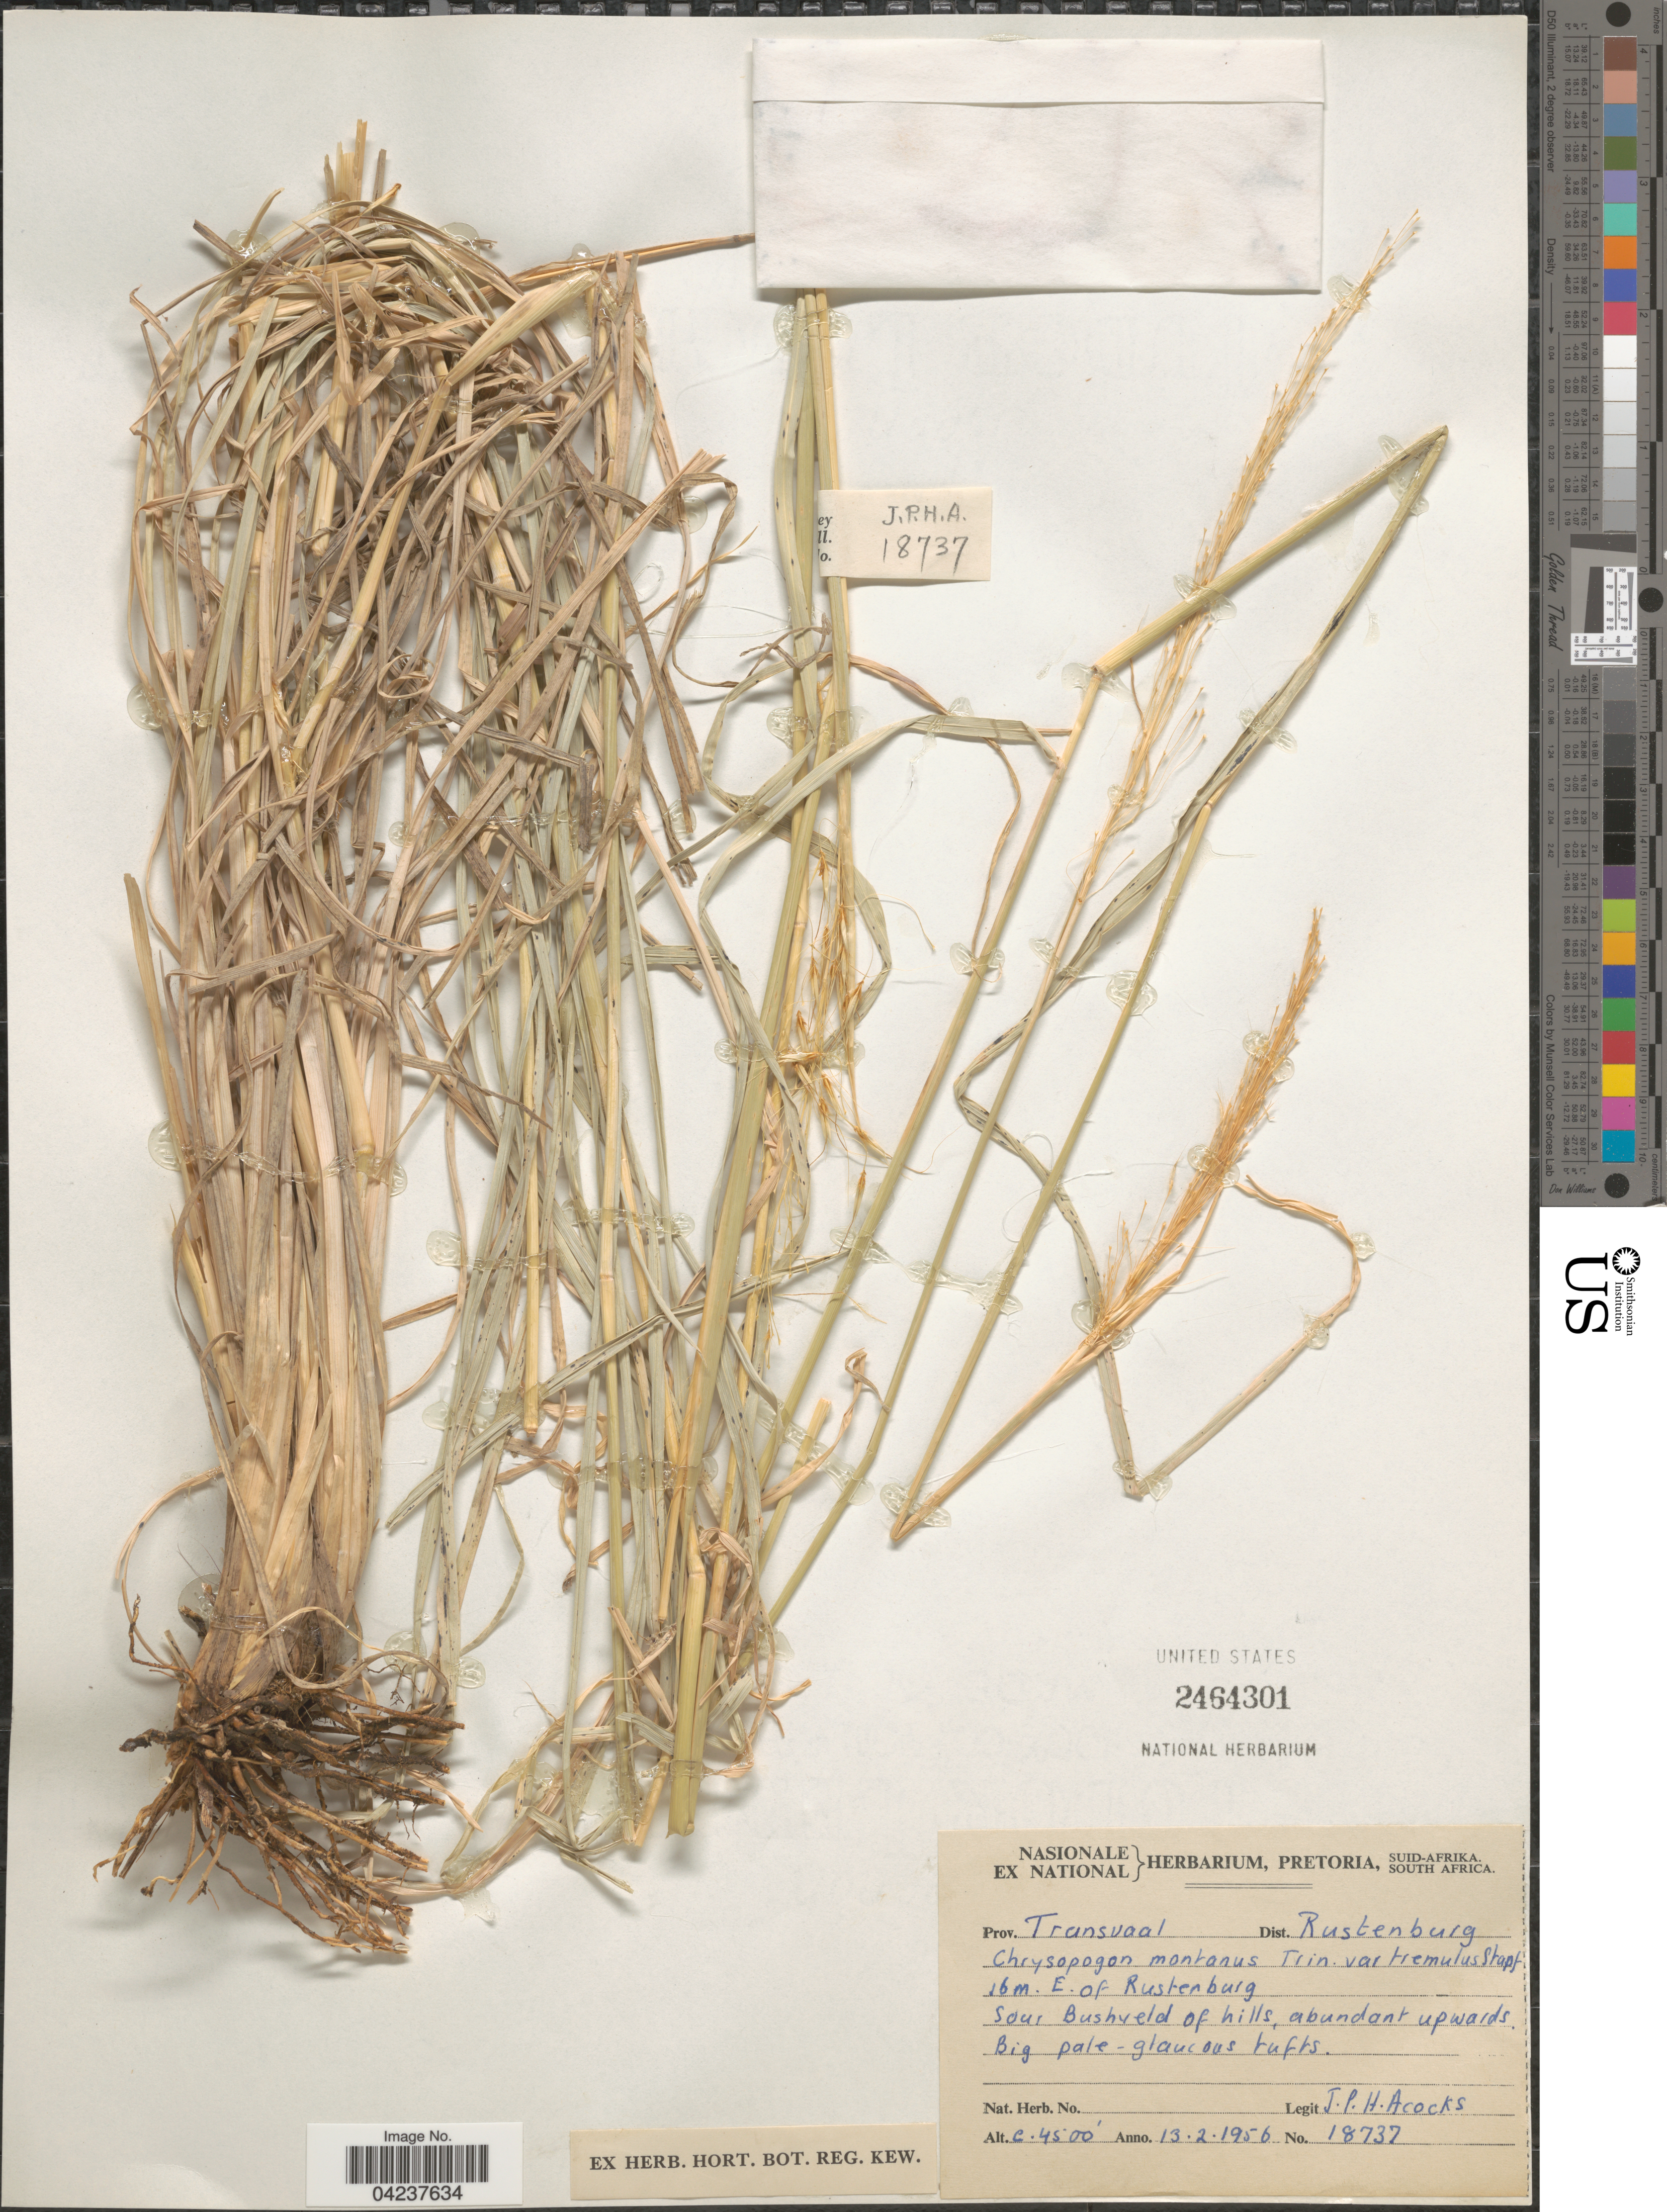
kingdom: Plantae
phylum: Tracheophyta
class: Liliopsida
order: Poales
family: Poaceae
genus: Chrysopogon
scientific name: Chrysopogon fulvus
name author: (Spreng.) Chiov.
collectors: J. P. Acocks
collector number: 18737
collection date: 1956-02-13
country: South Africa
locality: Prov. Transvaal. Dist. Rustenburg. 16m. E. of Rustenburg.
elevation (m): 1372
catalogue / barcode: US 2464301